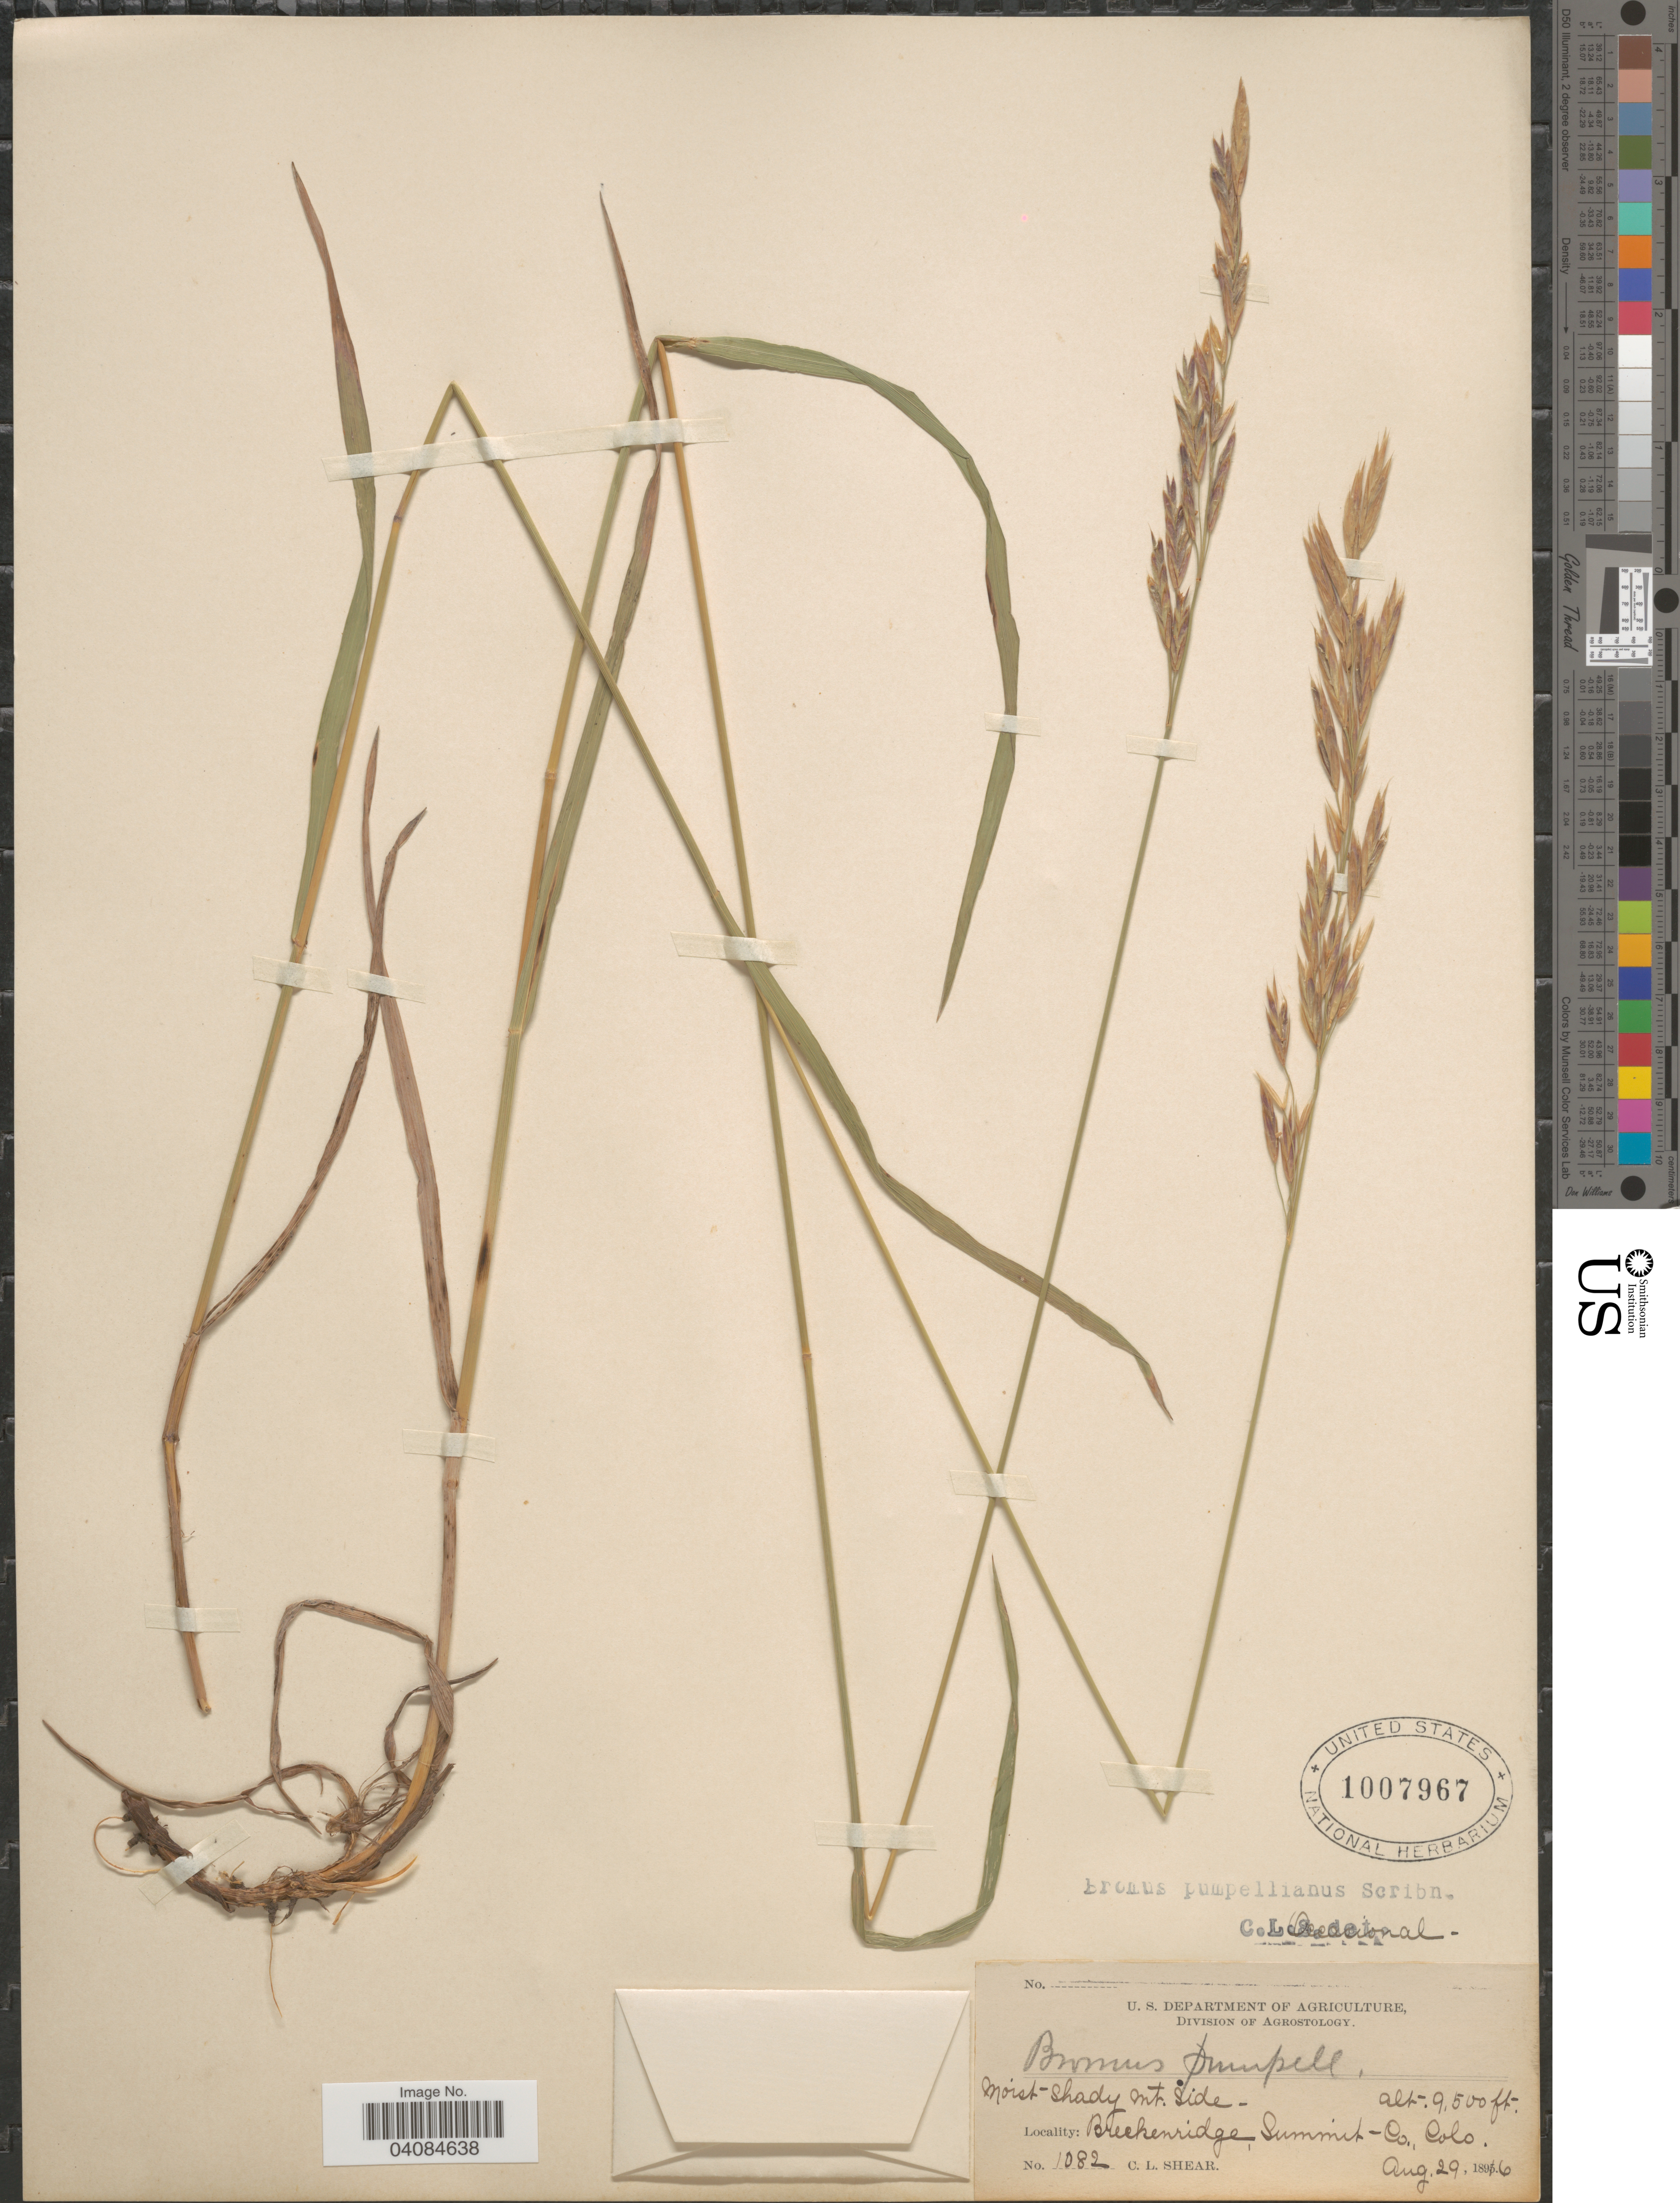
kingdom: Plantae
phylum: Tracheophyta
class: Liliopsida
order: Poales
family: Poaceae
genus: Bromus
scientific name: Bromus pumpellianus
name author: Scribn.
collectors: C. L. Shear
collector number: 1082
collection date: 1896-08-29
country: United States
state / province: Colorado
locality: Breckenridge, Summit Co.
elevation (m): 2896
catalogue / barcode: US 1007967